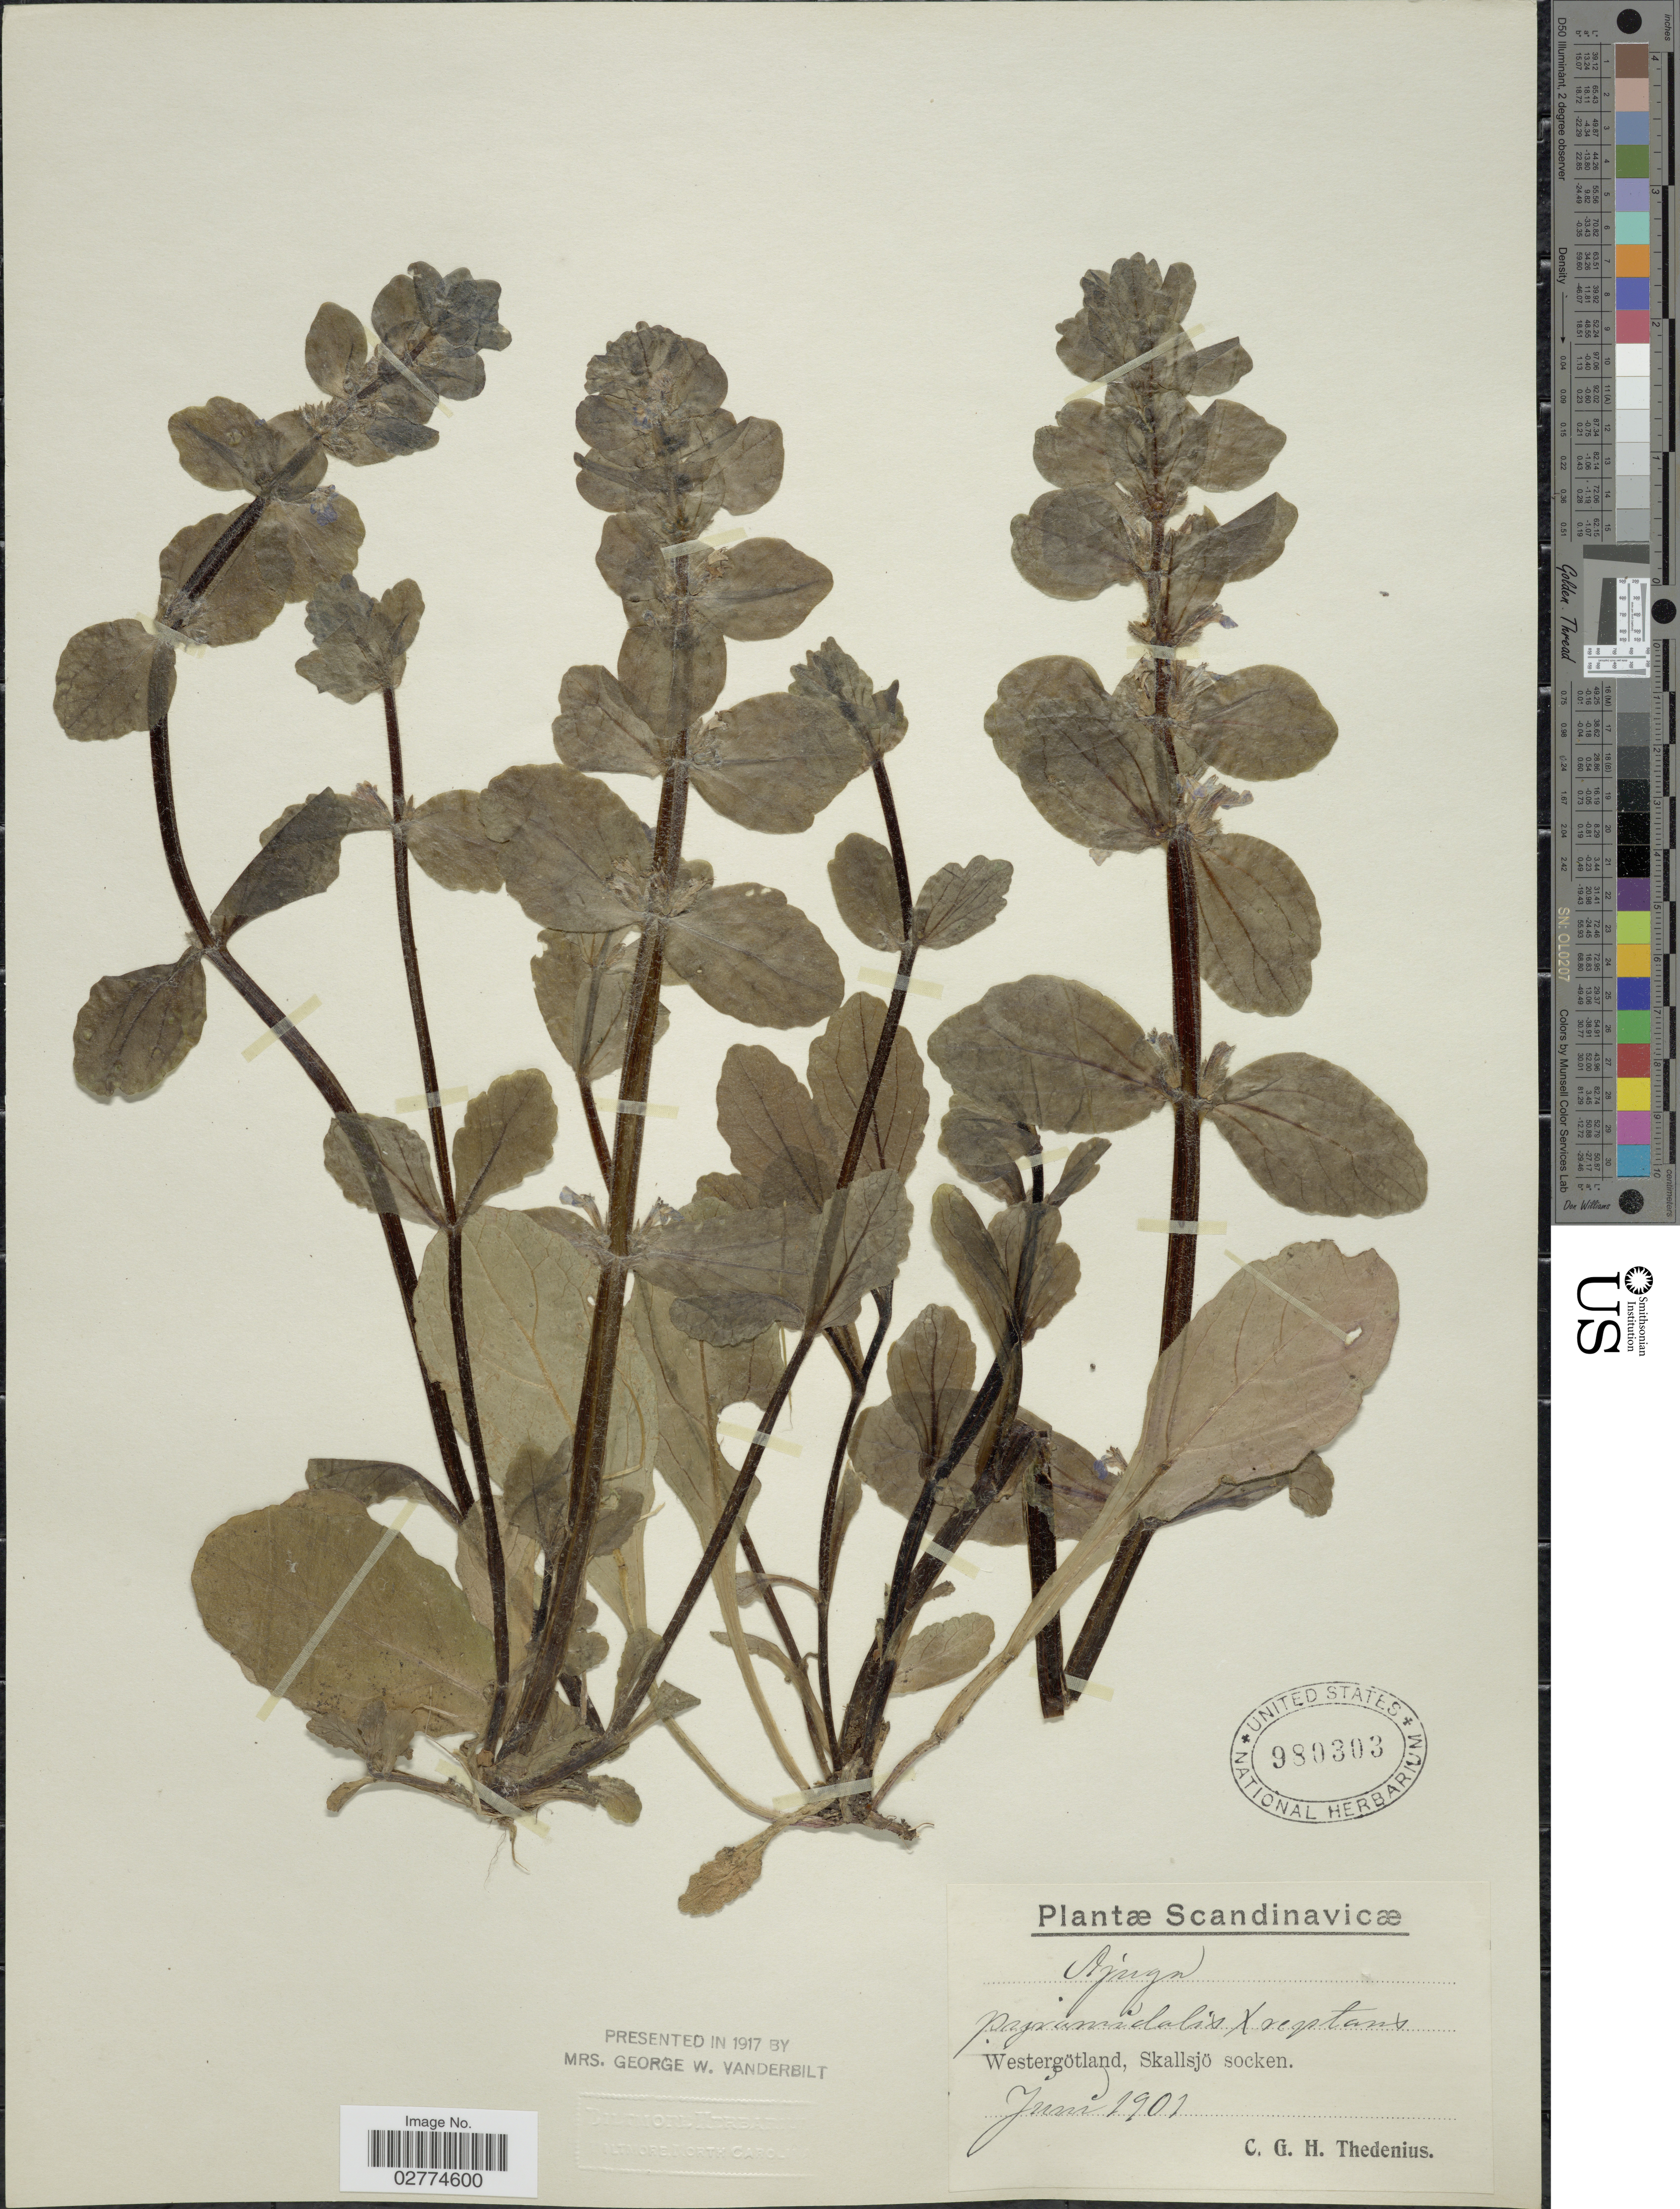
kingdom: Plantae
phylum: Tracheophyta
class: Magnoliopsida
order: Lamiales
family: Lamiaceae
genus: Ajuga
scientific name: Ajuga pyramidalis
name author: L.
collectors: C. Thedenius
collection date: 1901-06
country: Sweden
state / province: Västra Götaland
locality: Scandinavicæ, Westergötland, Skallsjö socken.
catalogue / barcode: US 980303